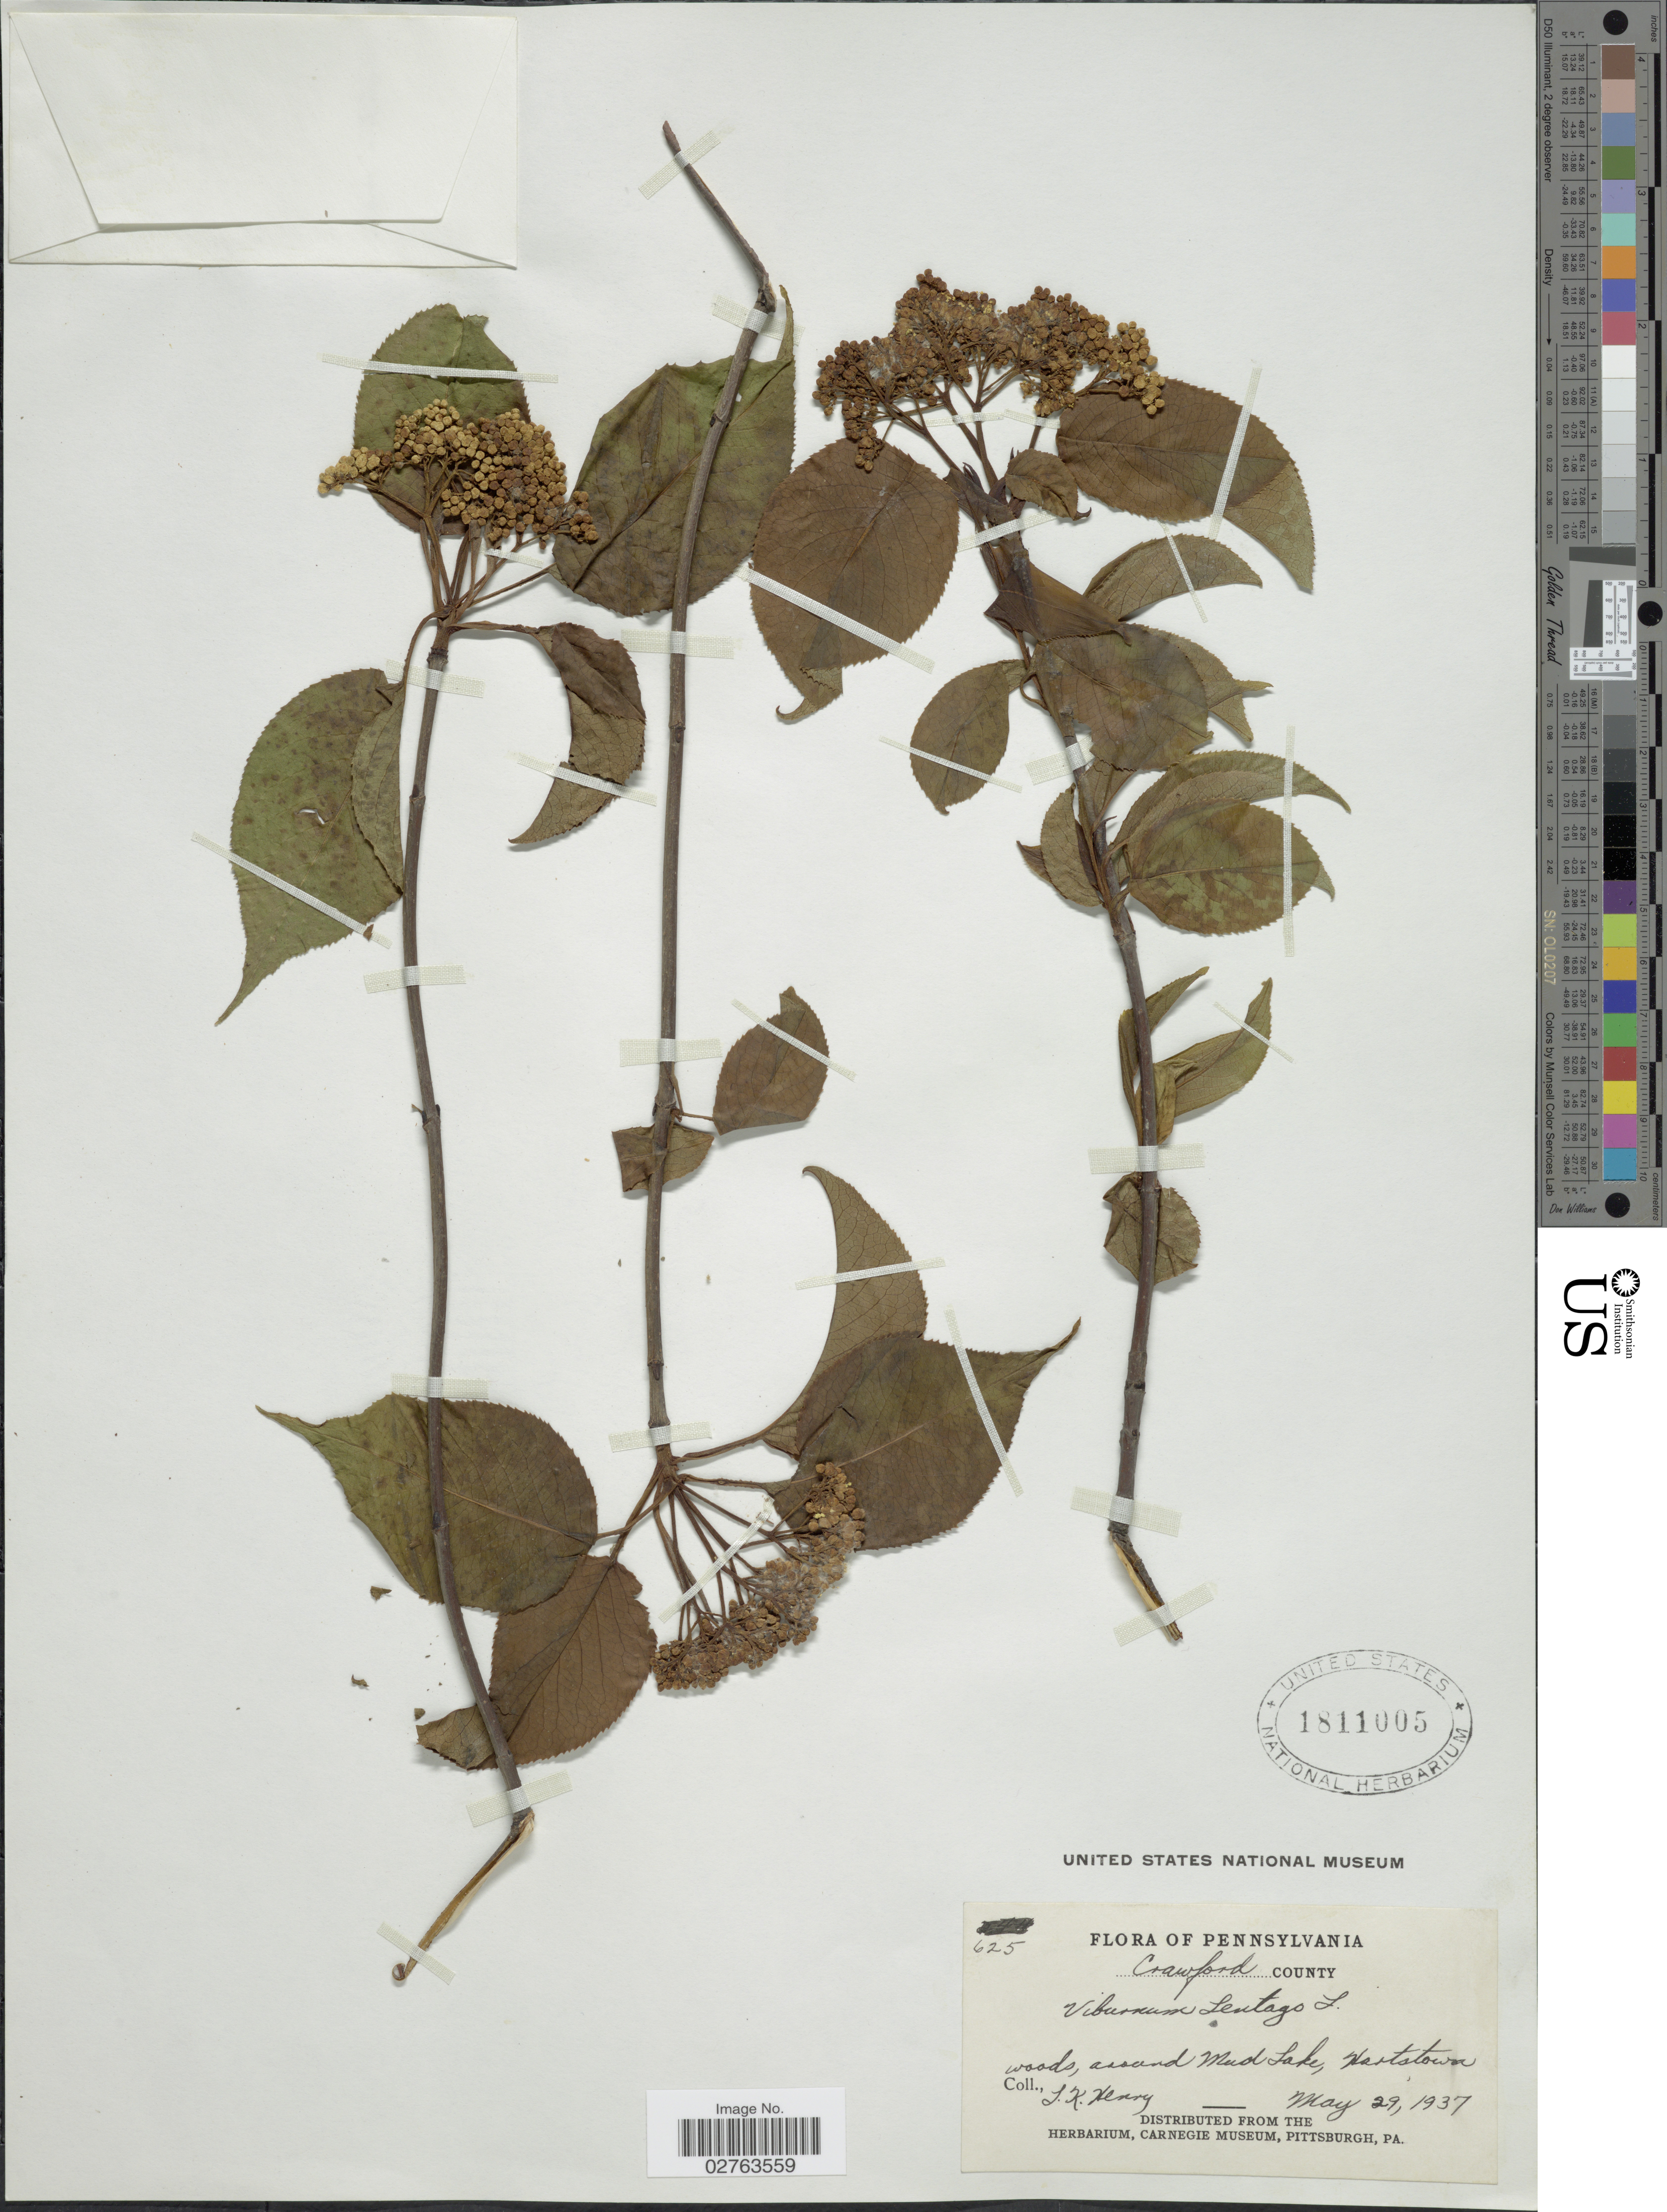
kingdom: Plantae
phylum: Tracheophyta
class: Magnoliopsida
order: Dipsacales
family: Viburnaceae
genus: Viburnum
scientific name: Viburnum lentago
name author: L.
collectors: J. K. Henry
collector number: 625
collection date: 1937-05-29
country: United States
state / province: Pennsylvania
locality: Crawford County. Woods, around Mud Lake, Wartstown.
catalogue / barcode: US 1811005